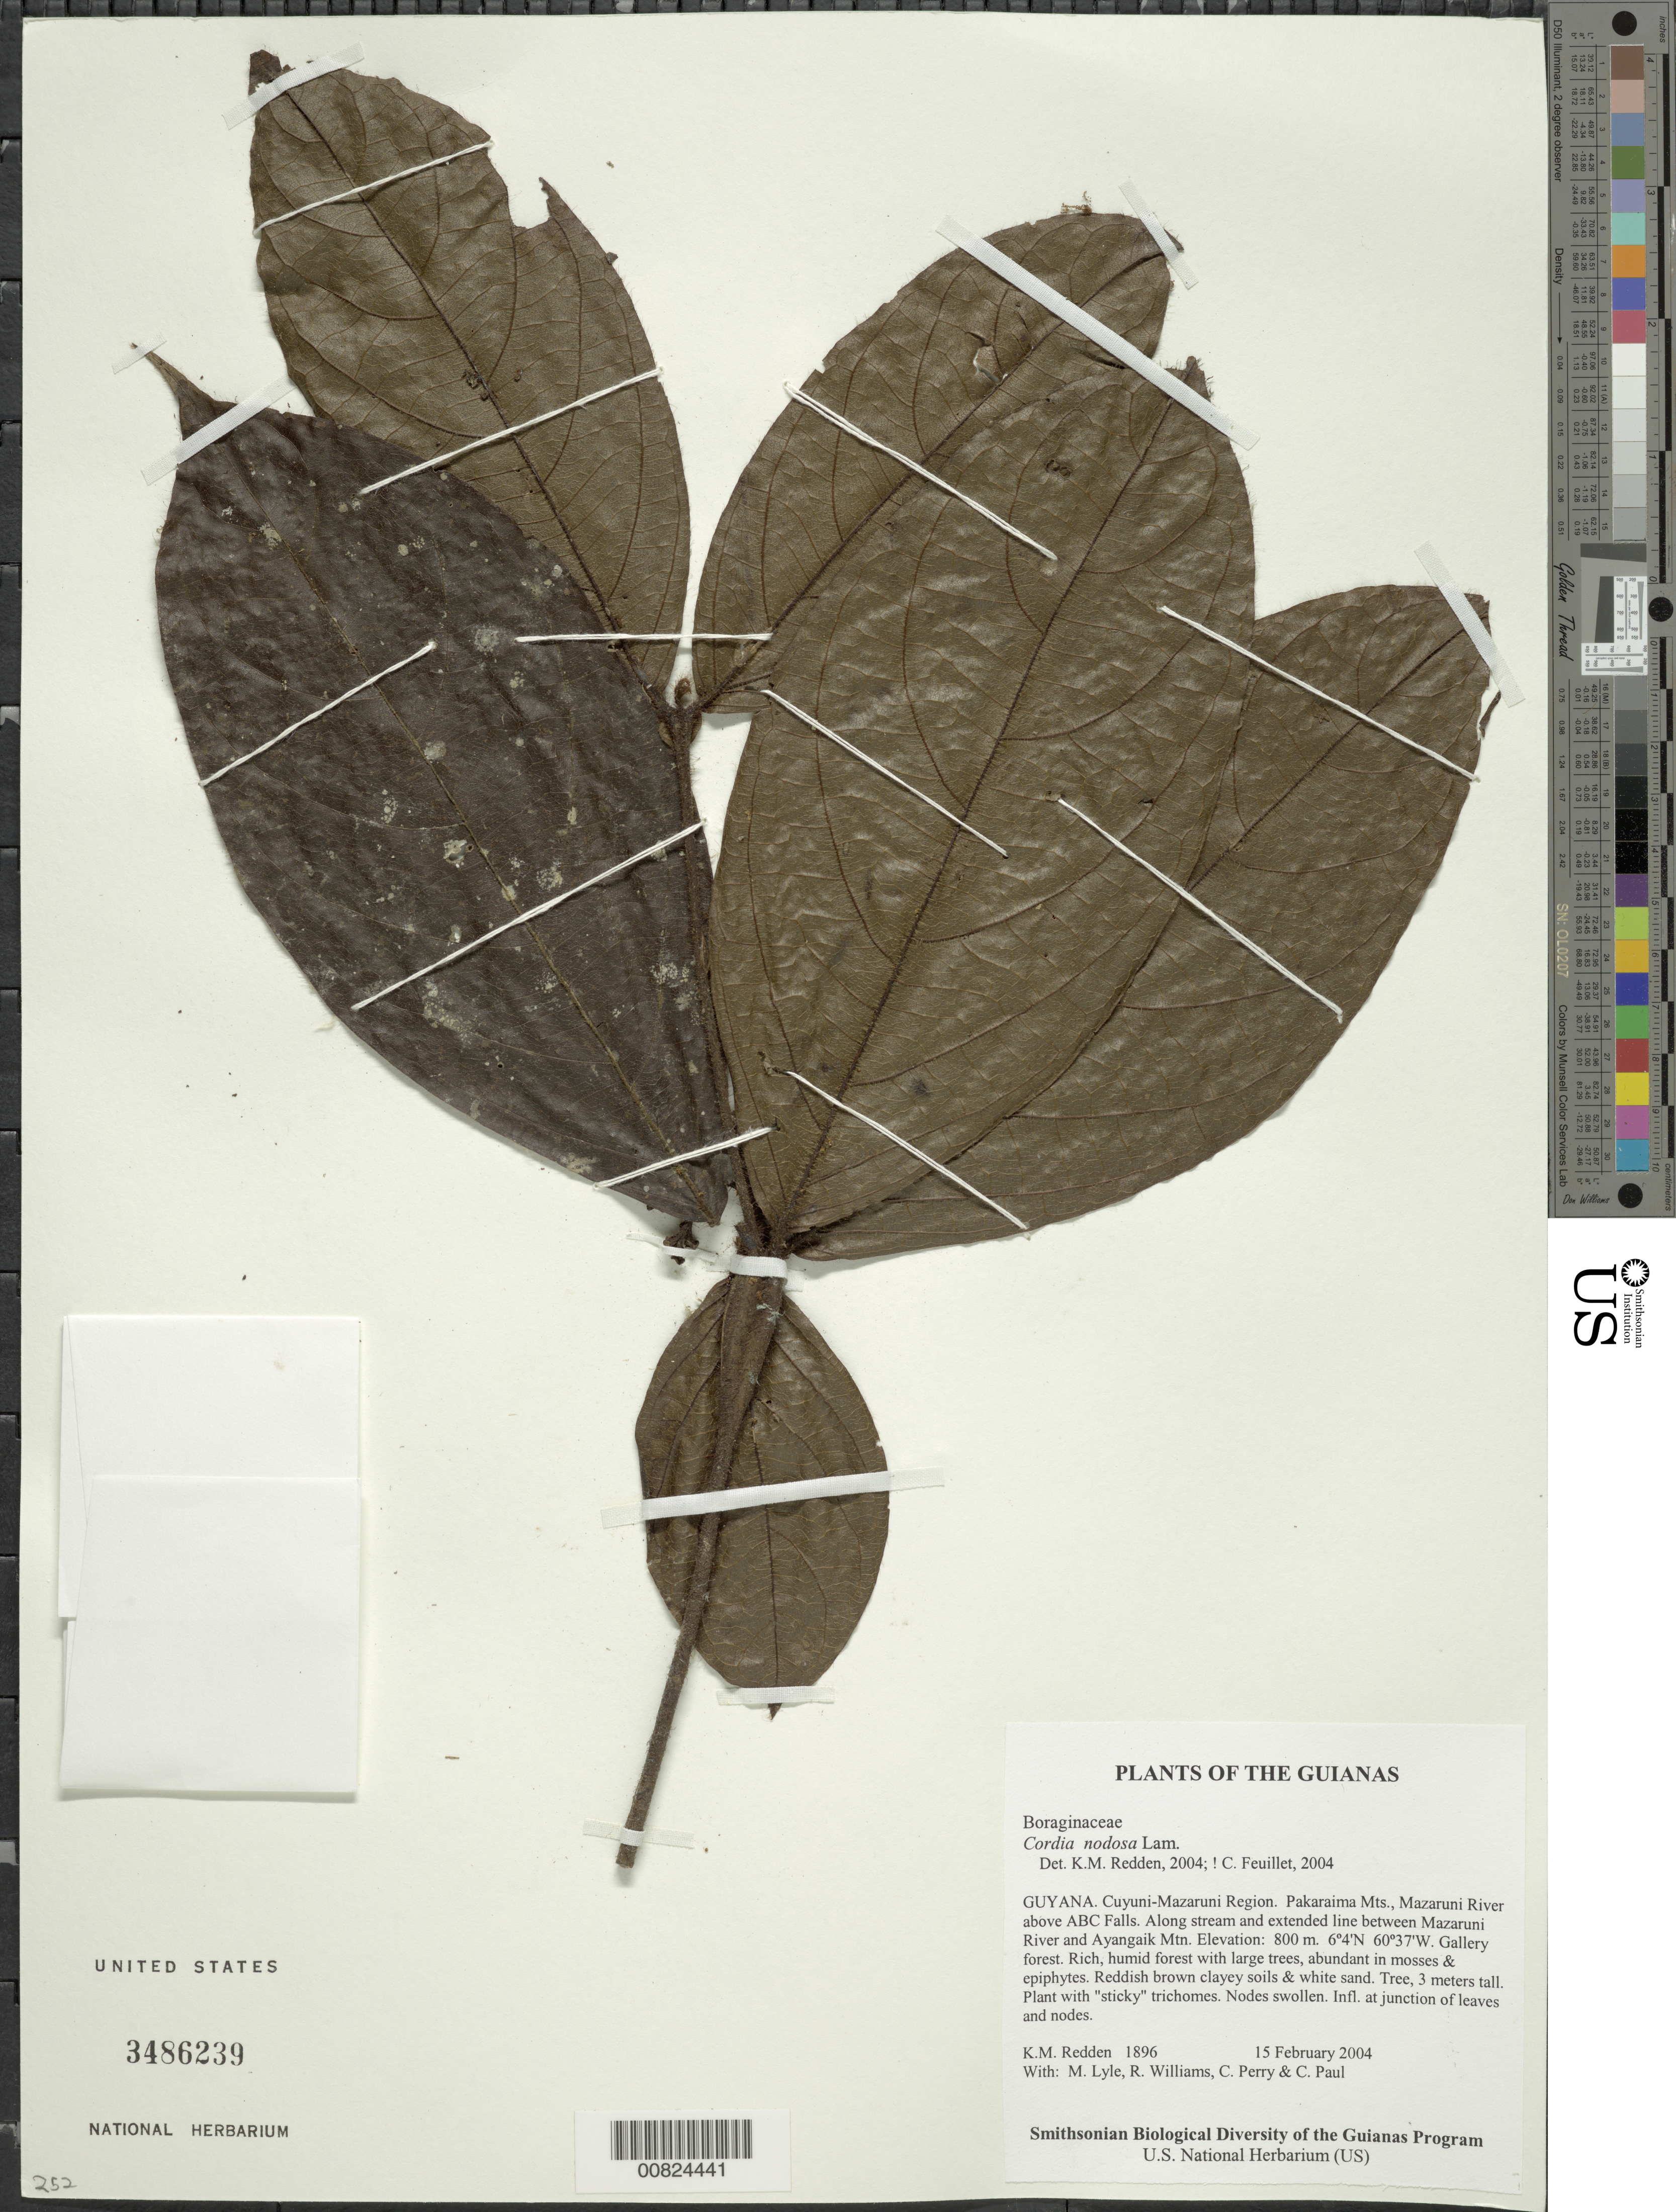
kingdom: Plantae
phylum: Tracheophyta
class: Magnoliopsida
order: Boraginales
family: Cordiaceae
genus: Cordia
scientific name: Cordia nodosa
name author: Lam.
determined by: Feuillet, C.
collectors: K. M. Redden, M. Lyle, R. Williams, C. Perry & C. Paul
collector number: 1896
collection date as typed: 15 February 2004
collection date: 2004-02-15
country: Guyana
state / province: Cuyuni-Mazaruni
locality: Pakaraima Mts., Mazaruni River above ABC Falls. Along stream and extended line between Mazaruni River and Ayangaik Mtn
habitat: Gallery forest. Rich, humid forest with large trees, abundant in mosses, epiphytes. Reddish brown clayey soils and white sand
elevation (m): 800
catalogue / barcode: US 3486239